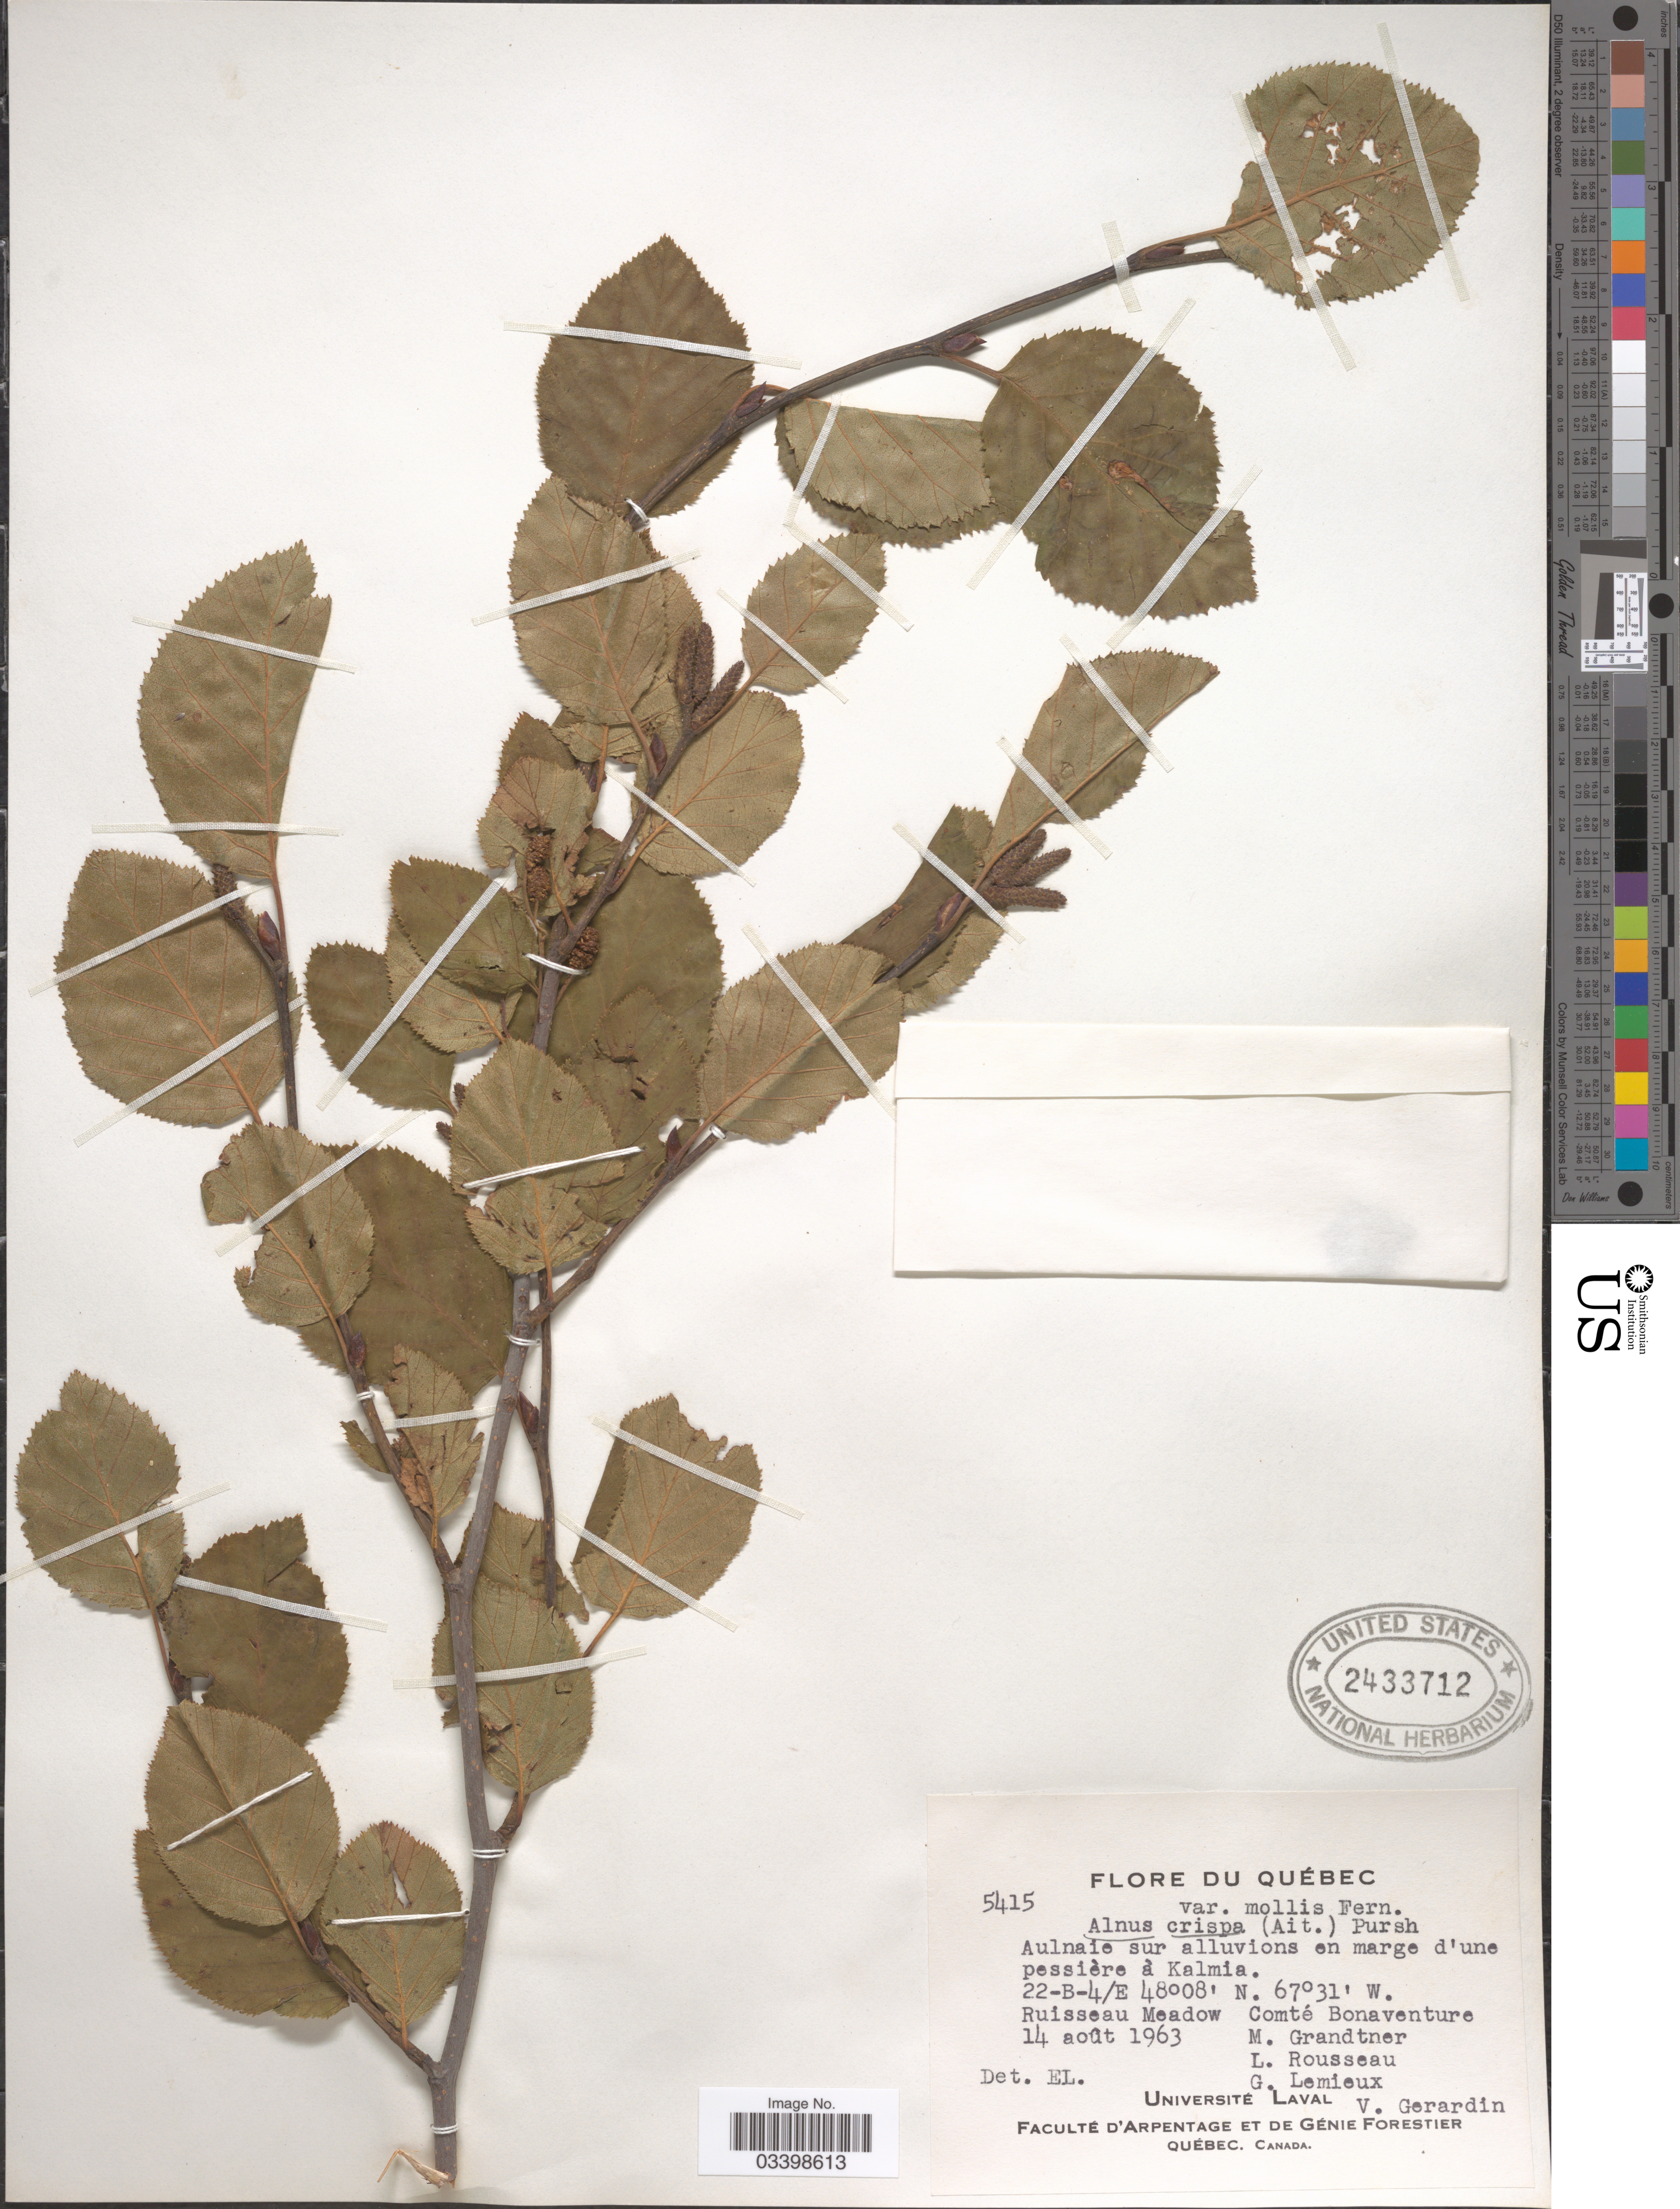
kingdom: Plantae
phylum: Tracheophyta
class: Magnoliopsida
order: Fagales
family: Betulaceae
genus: Alnus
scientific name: Alnus viridis subsp. crispa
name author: (Aiton) Turrill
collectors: M. Grandtner, L. Rousseau, G. Lemieux & V. Gerardin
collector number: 5415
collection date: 1963-08-14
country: Canada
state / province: Quebec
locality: Aulnaie sur alluvions en marge d'une pessière à Kalmia. 22-B-4/E. Ruisseau Meadow. Comté Bonaventure.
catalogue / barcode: US 2433712